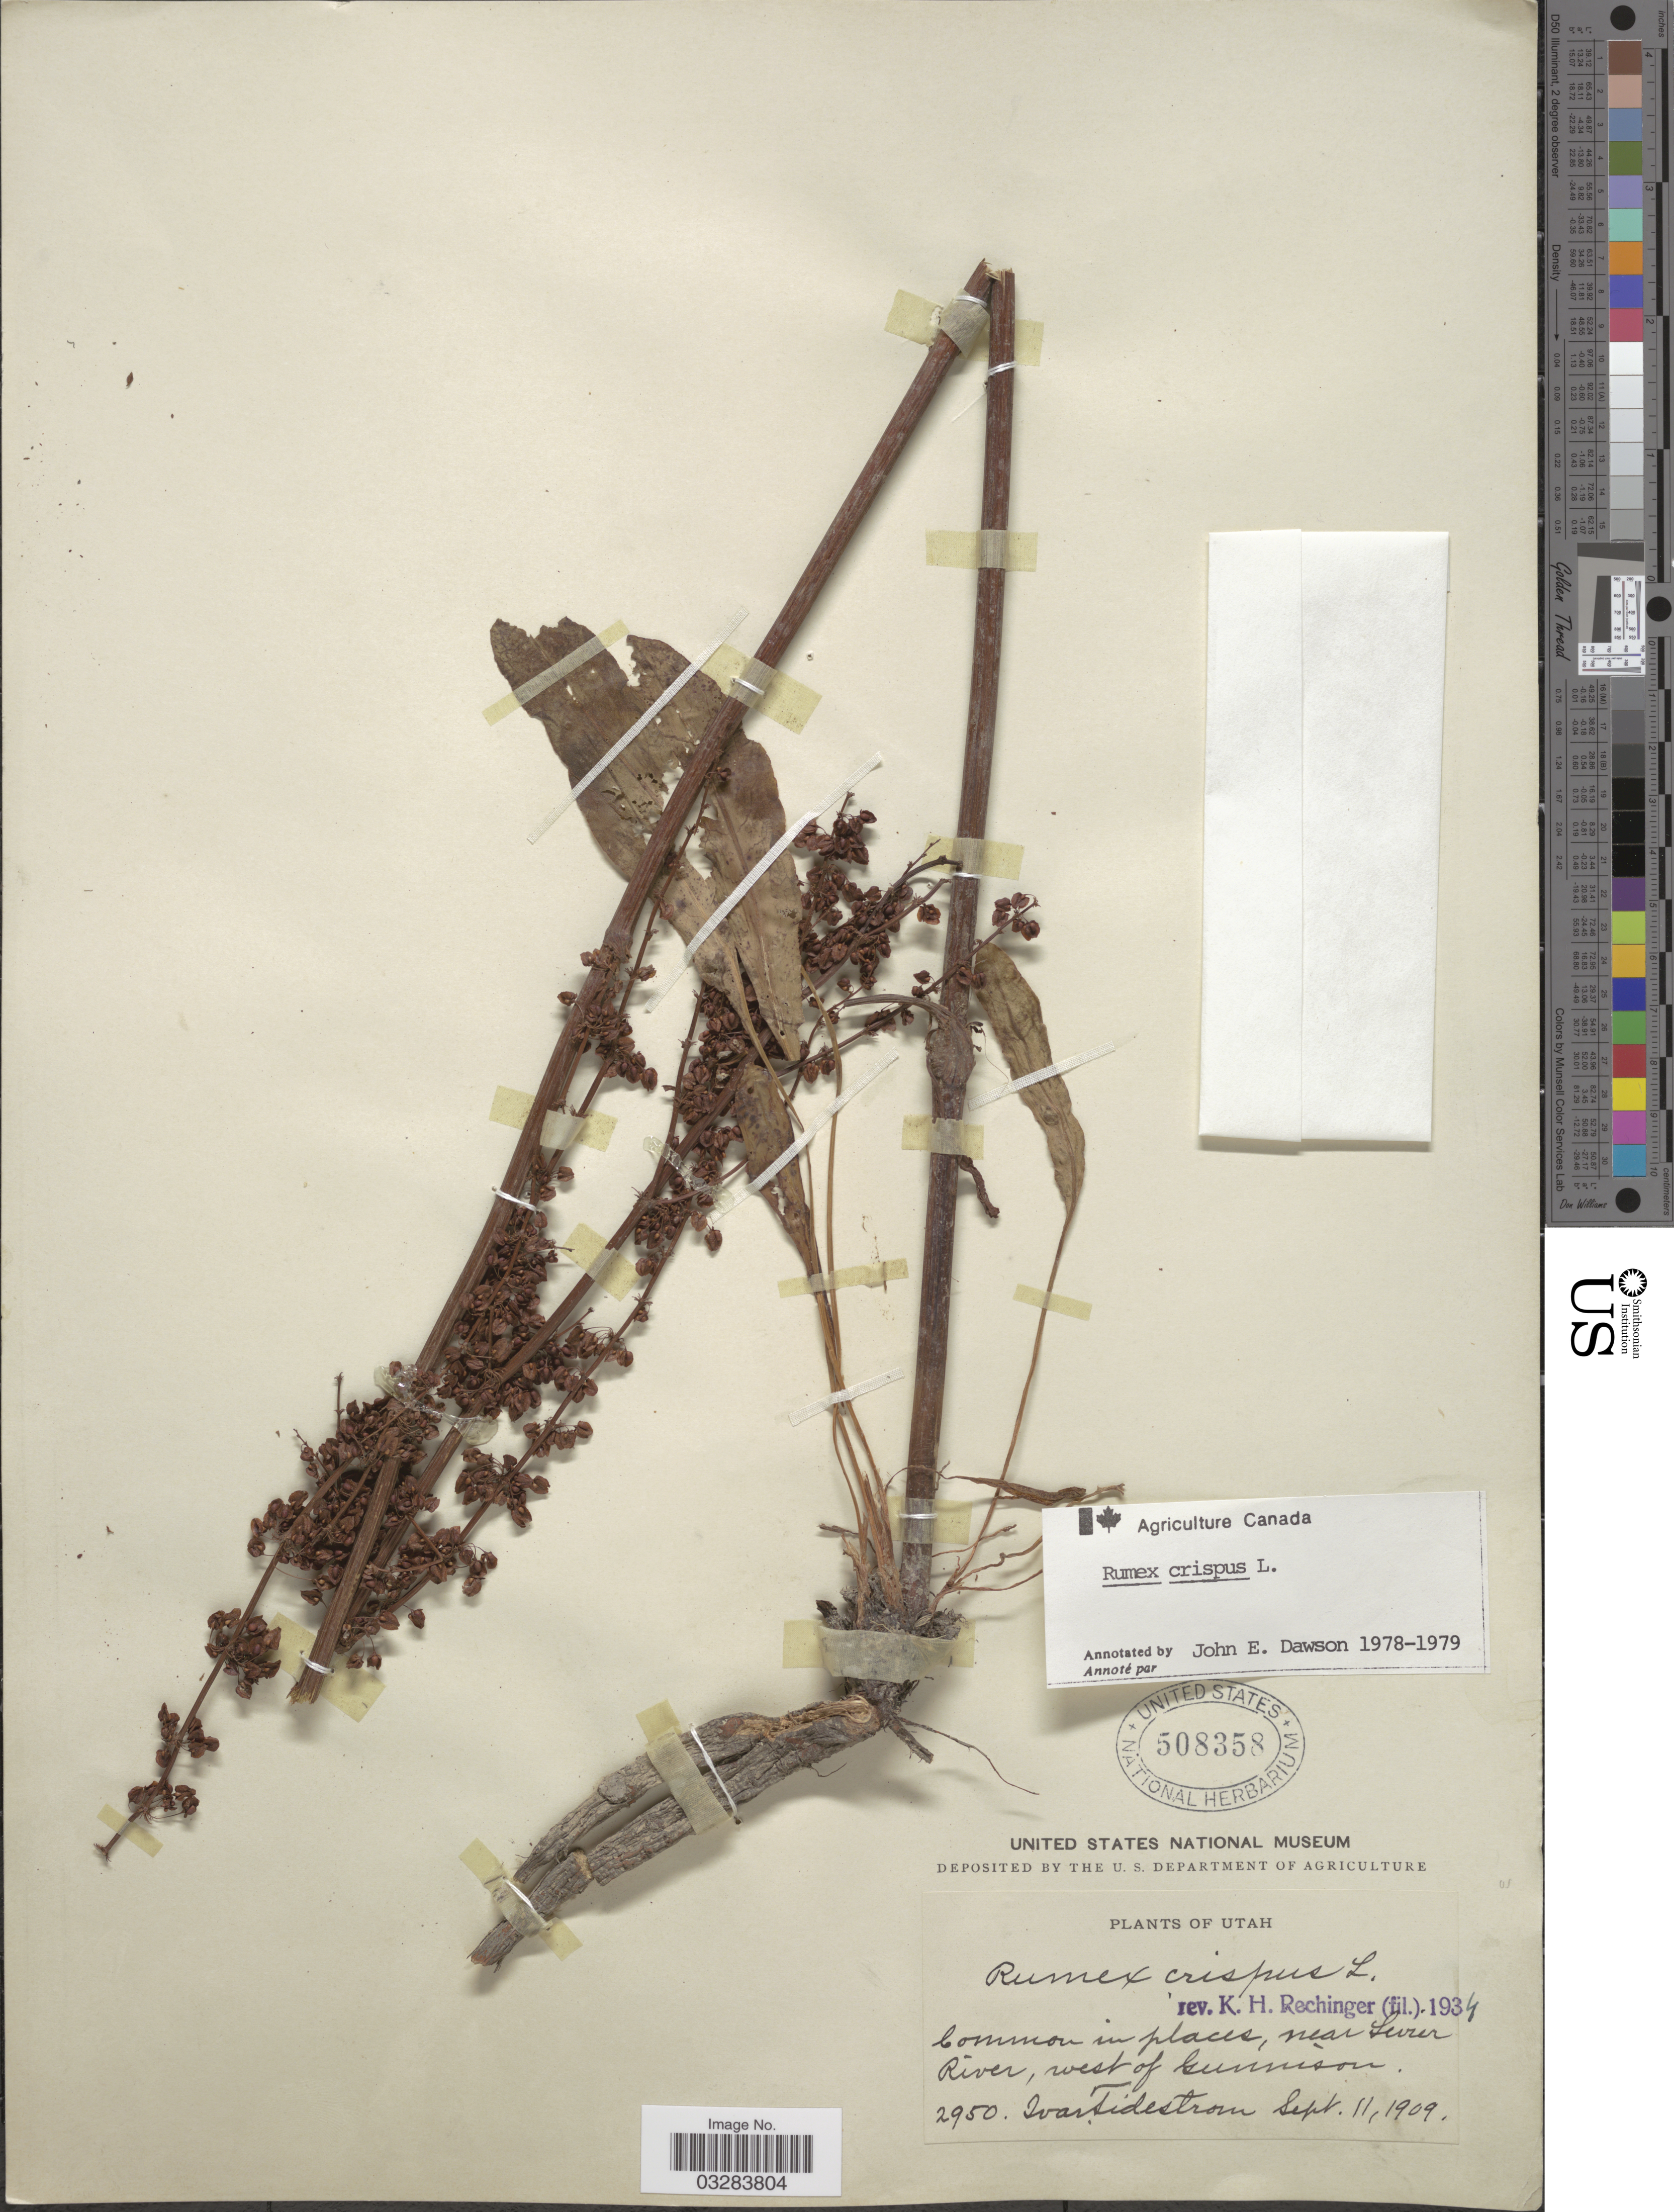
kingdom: Plantae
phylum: Tracheophyta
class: Magnoliopsida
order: Caryophyllales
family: Polygonaceae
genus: Rumex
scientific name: Rumex crispus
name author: L.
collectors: I. F. Tidestrom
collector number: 2950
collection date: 1909-09-11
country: United States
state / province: Utah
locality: Near Sevier River, west of Gunnison.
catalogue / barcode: US 508358